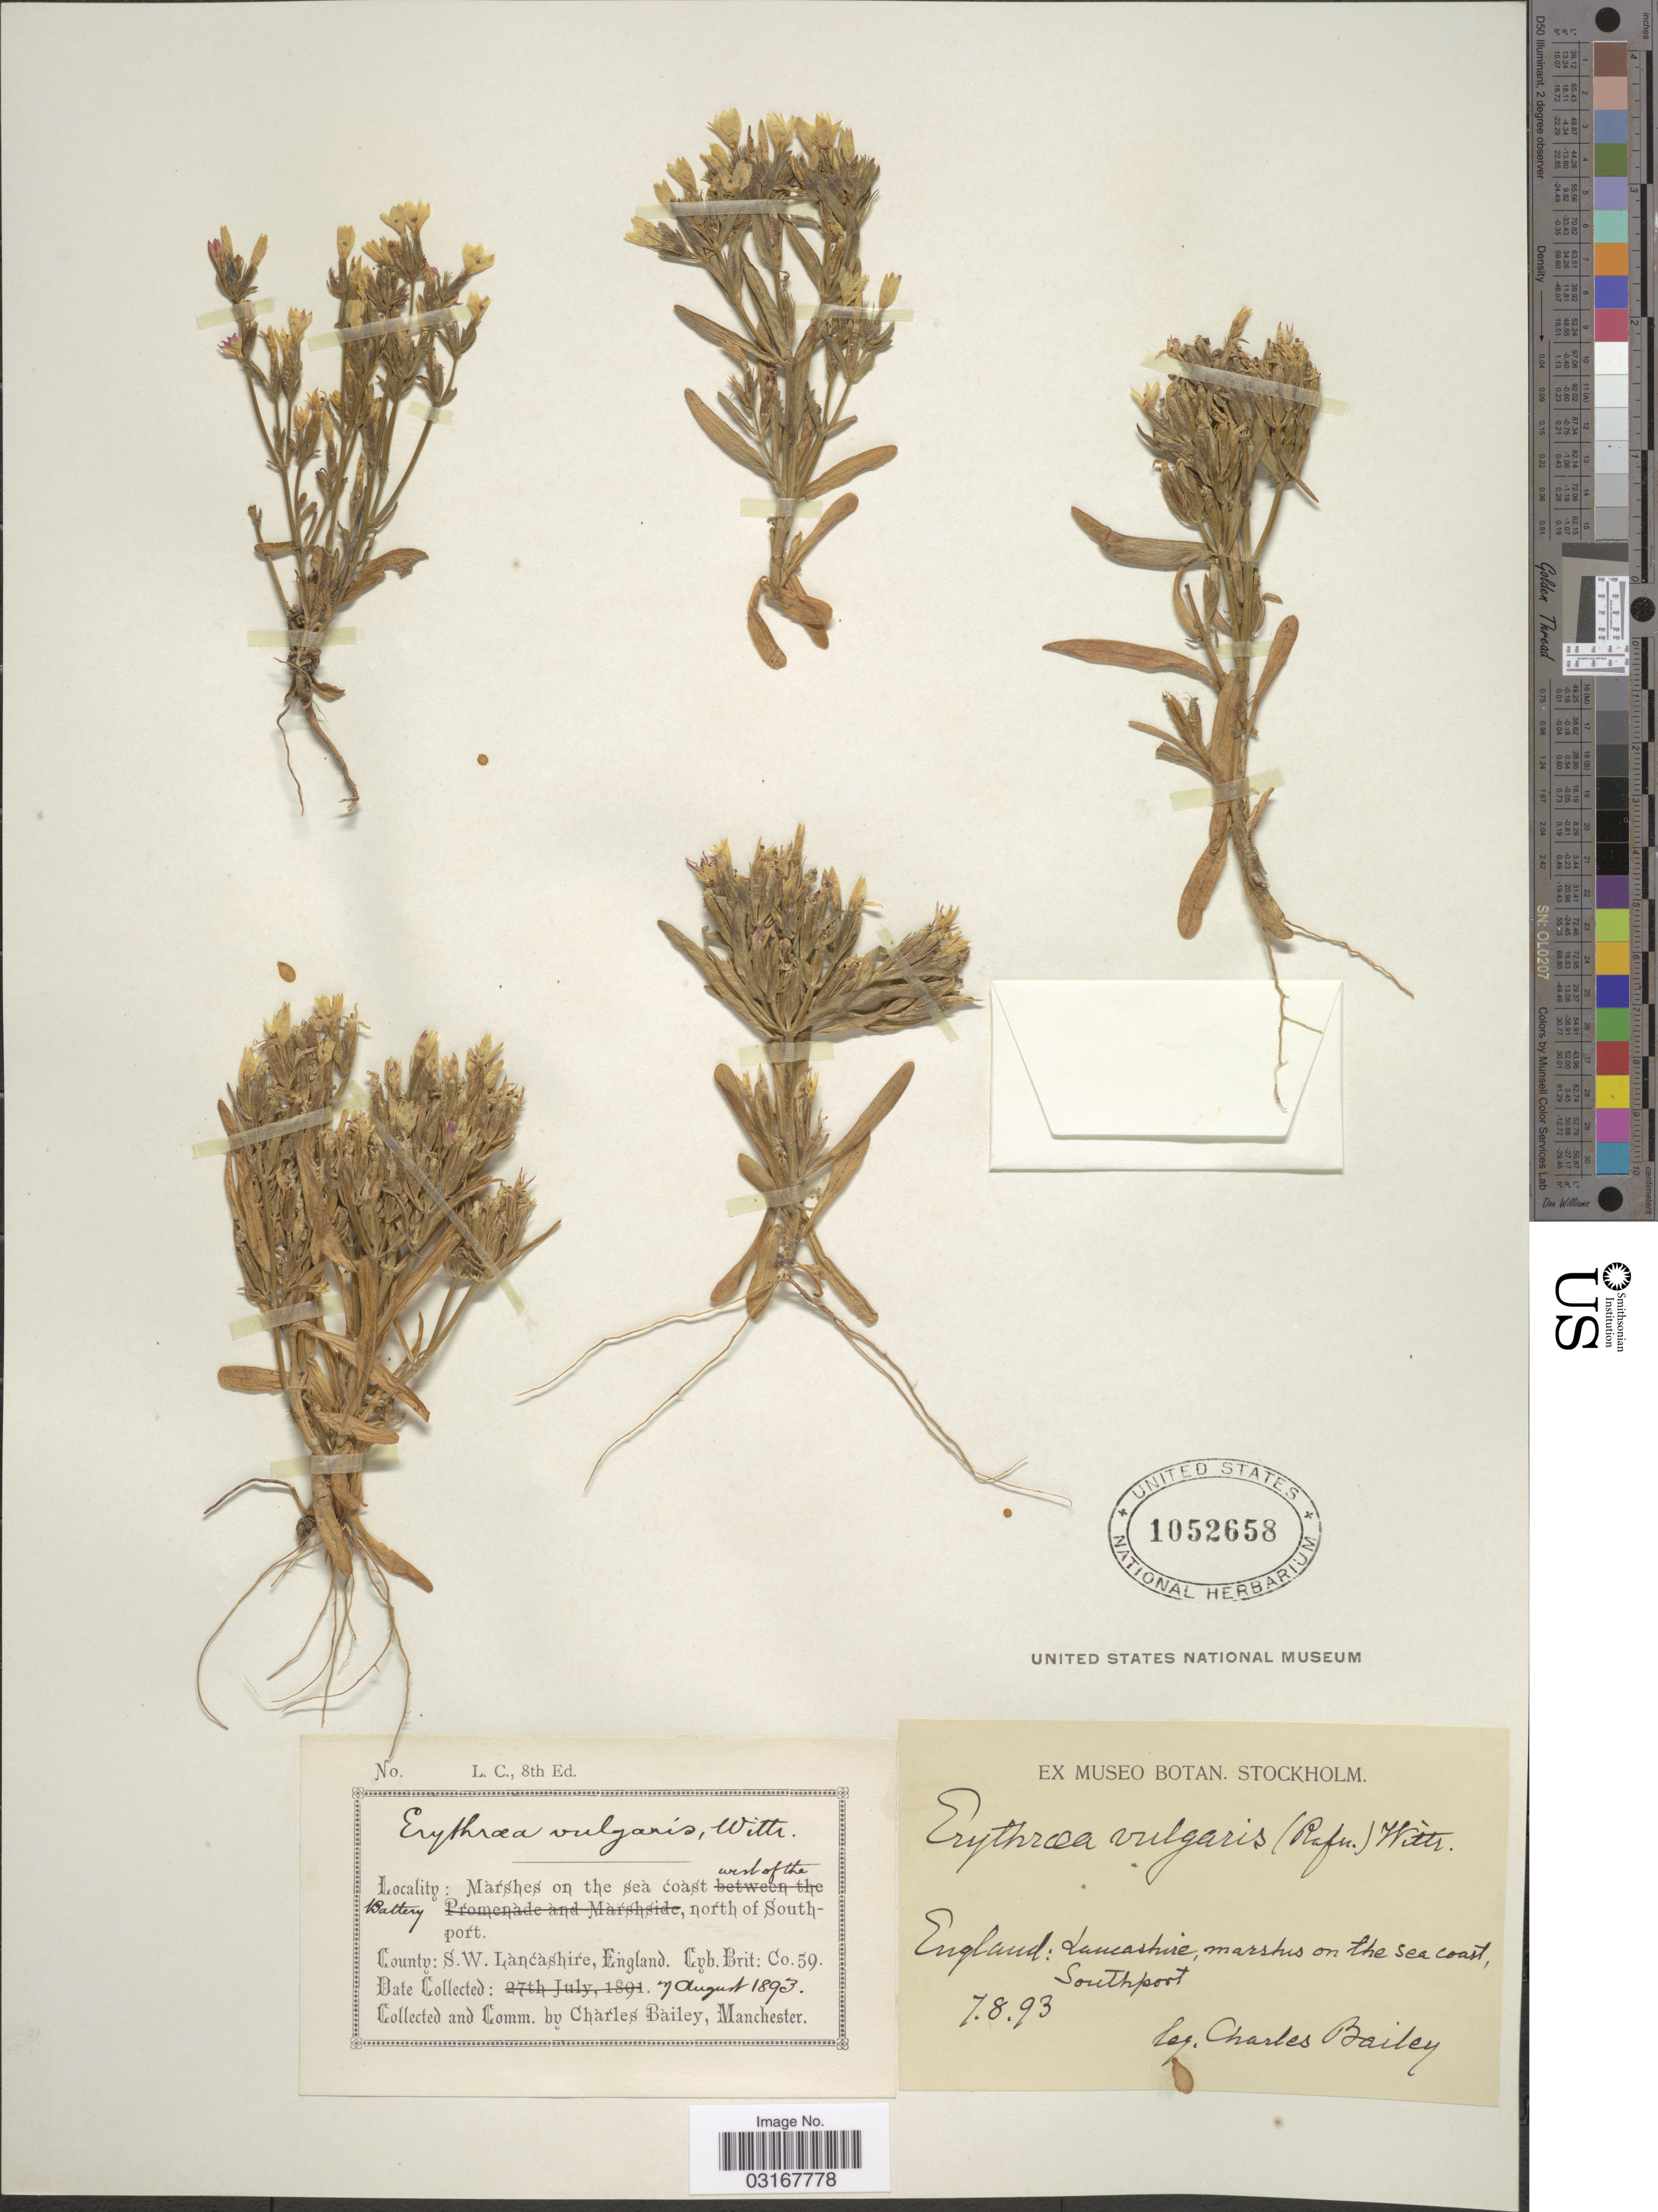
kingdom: Plantae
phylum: Tracheophyta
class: Magnoliopsida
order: Gentianales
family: Gentianaceae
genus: Centaurium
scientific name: Centaurium vulgaris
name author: Godr.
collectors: C. Bailey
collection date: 1893-08-07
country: United Kingdom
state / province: England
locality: Lancashire, marshes on the sea coast, west of the Battery, north of Southport. County: S.W. Lancashire.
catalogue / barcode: US 1052658